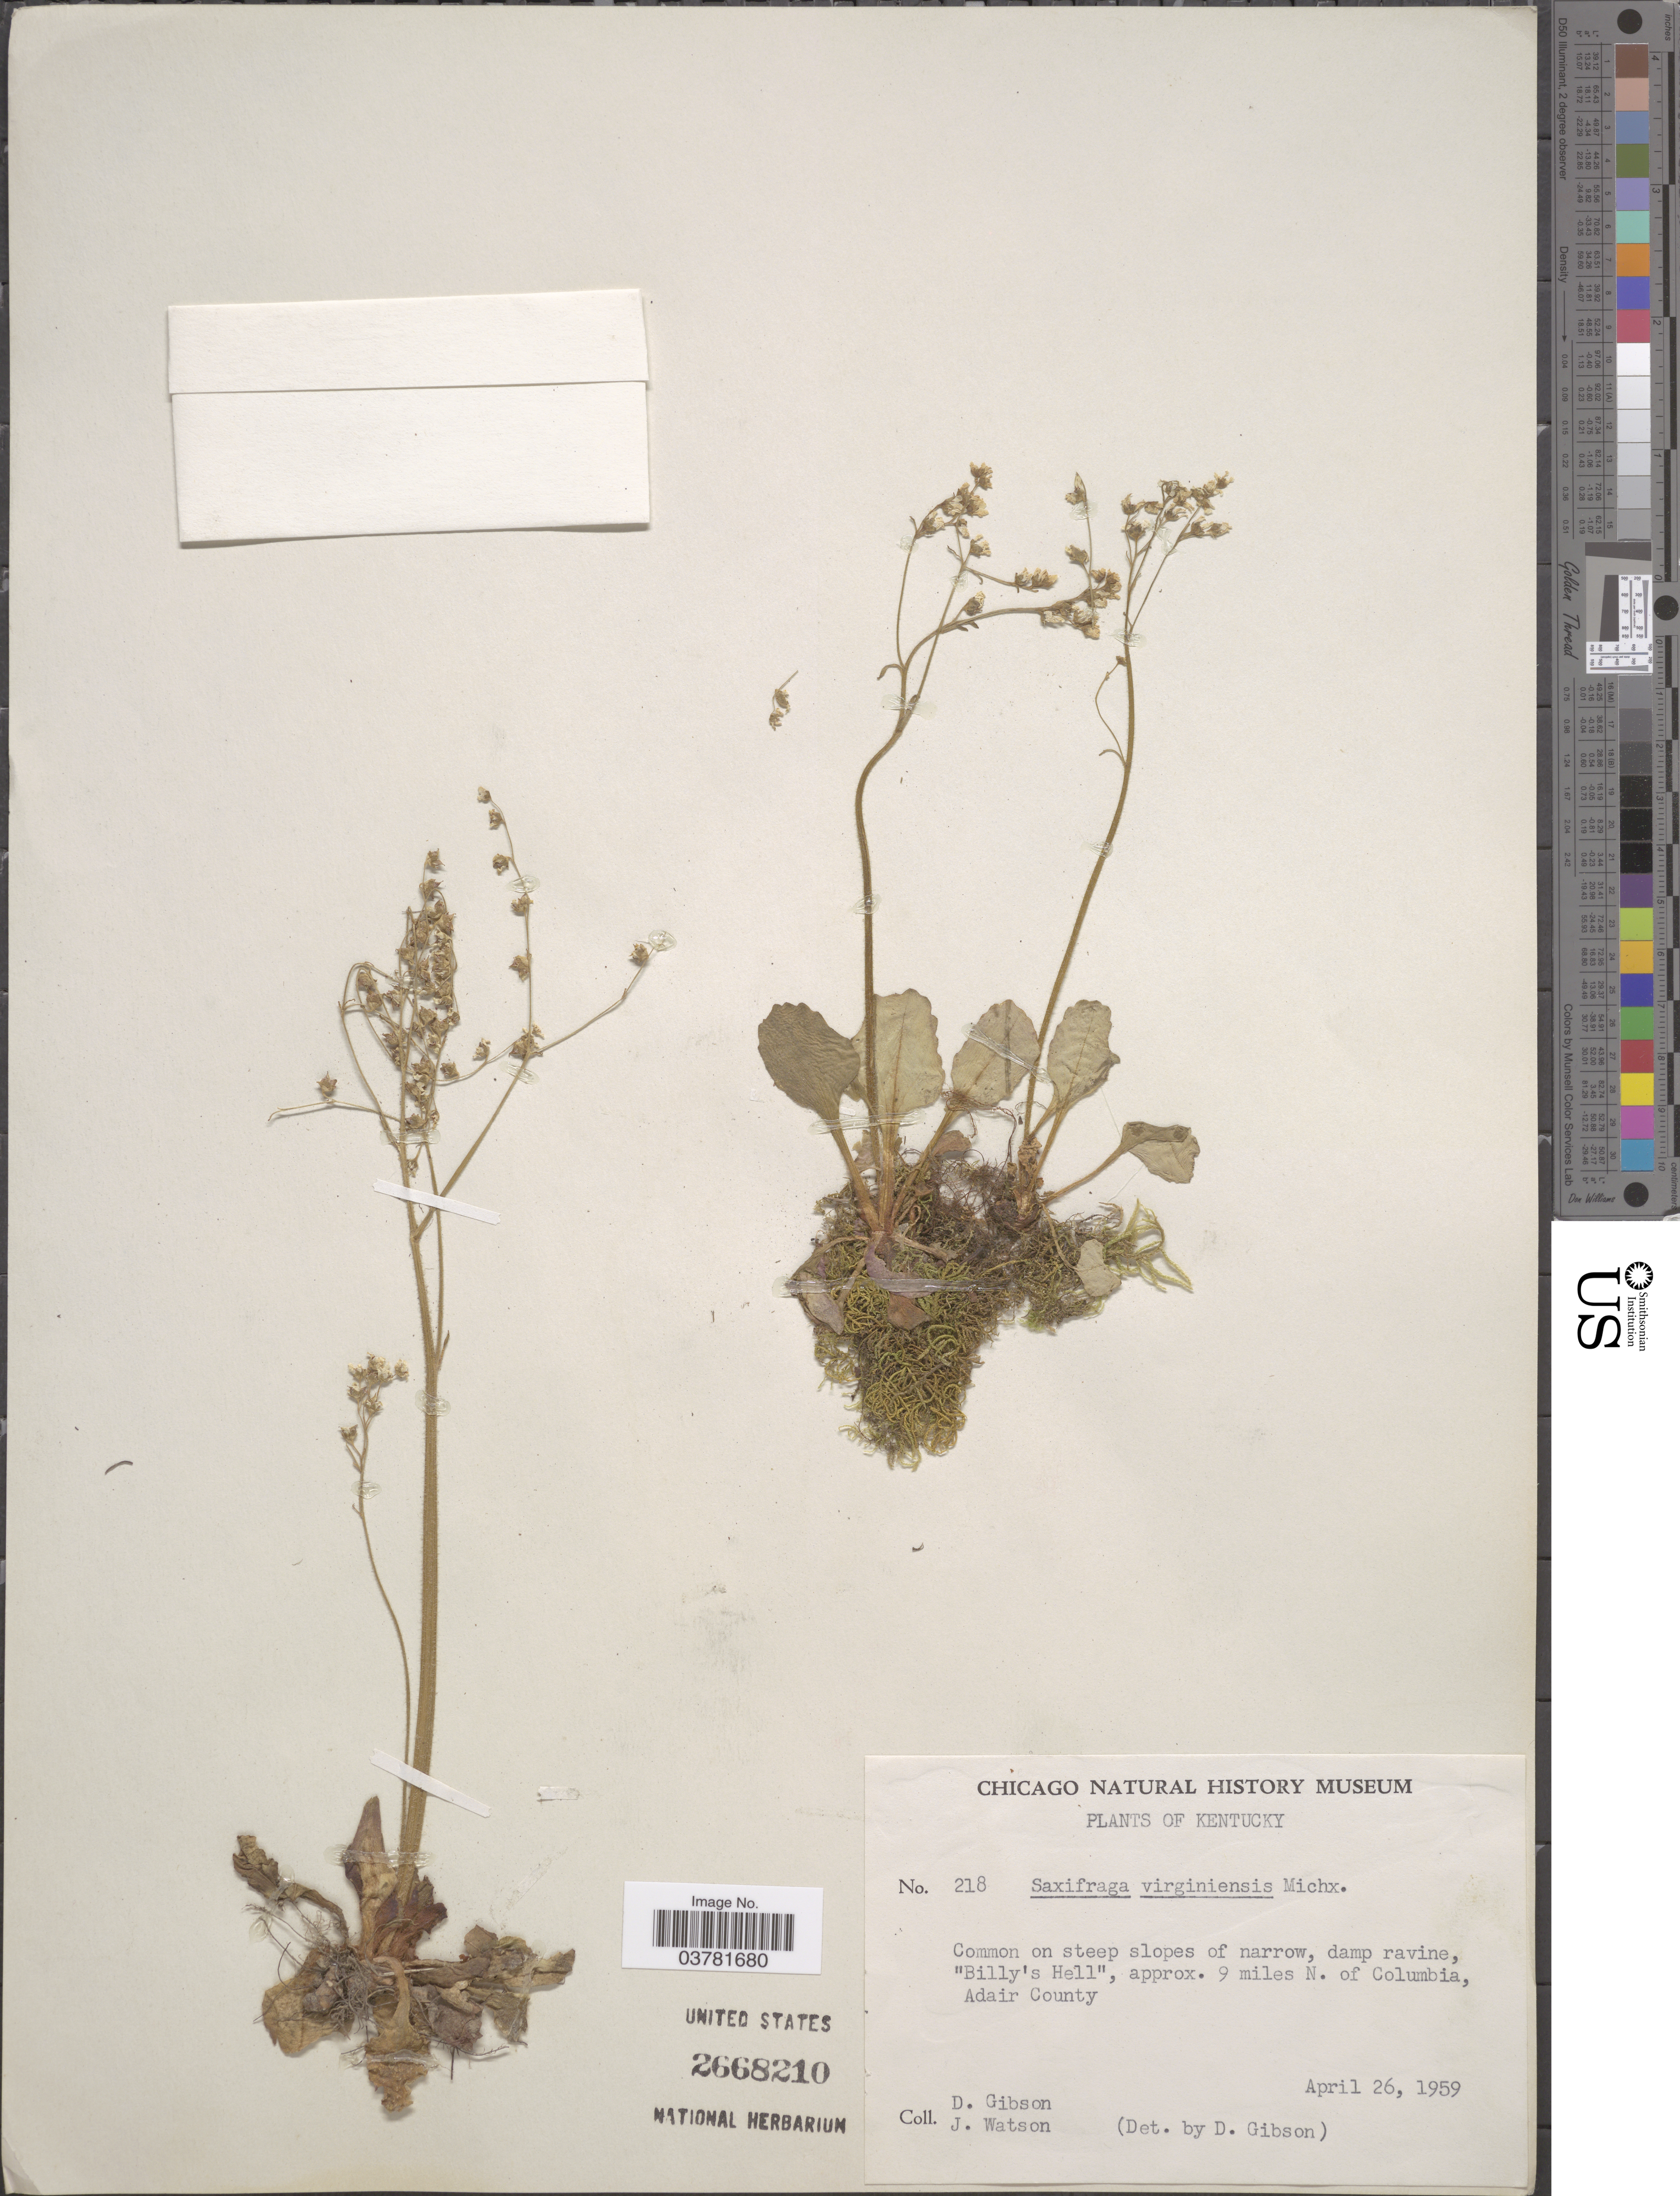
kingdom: Plantae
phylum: Tracheophyta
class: Magnoliopsida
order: Saxifragales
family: Saxifragaceae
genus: Micranthes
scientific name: Micranthes virginiensis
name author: (Michx.) Small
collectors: D. Gibson & J. Watson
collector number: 218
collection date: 1959-04-26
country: United States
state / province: Kentucky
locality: Billy's Hell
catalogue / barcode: US 2668210